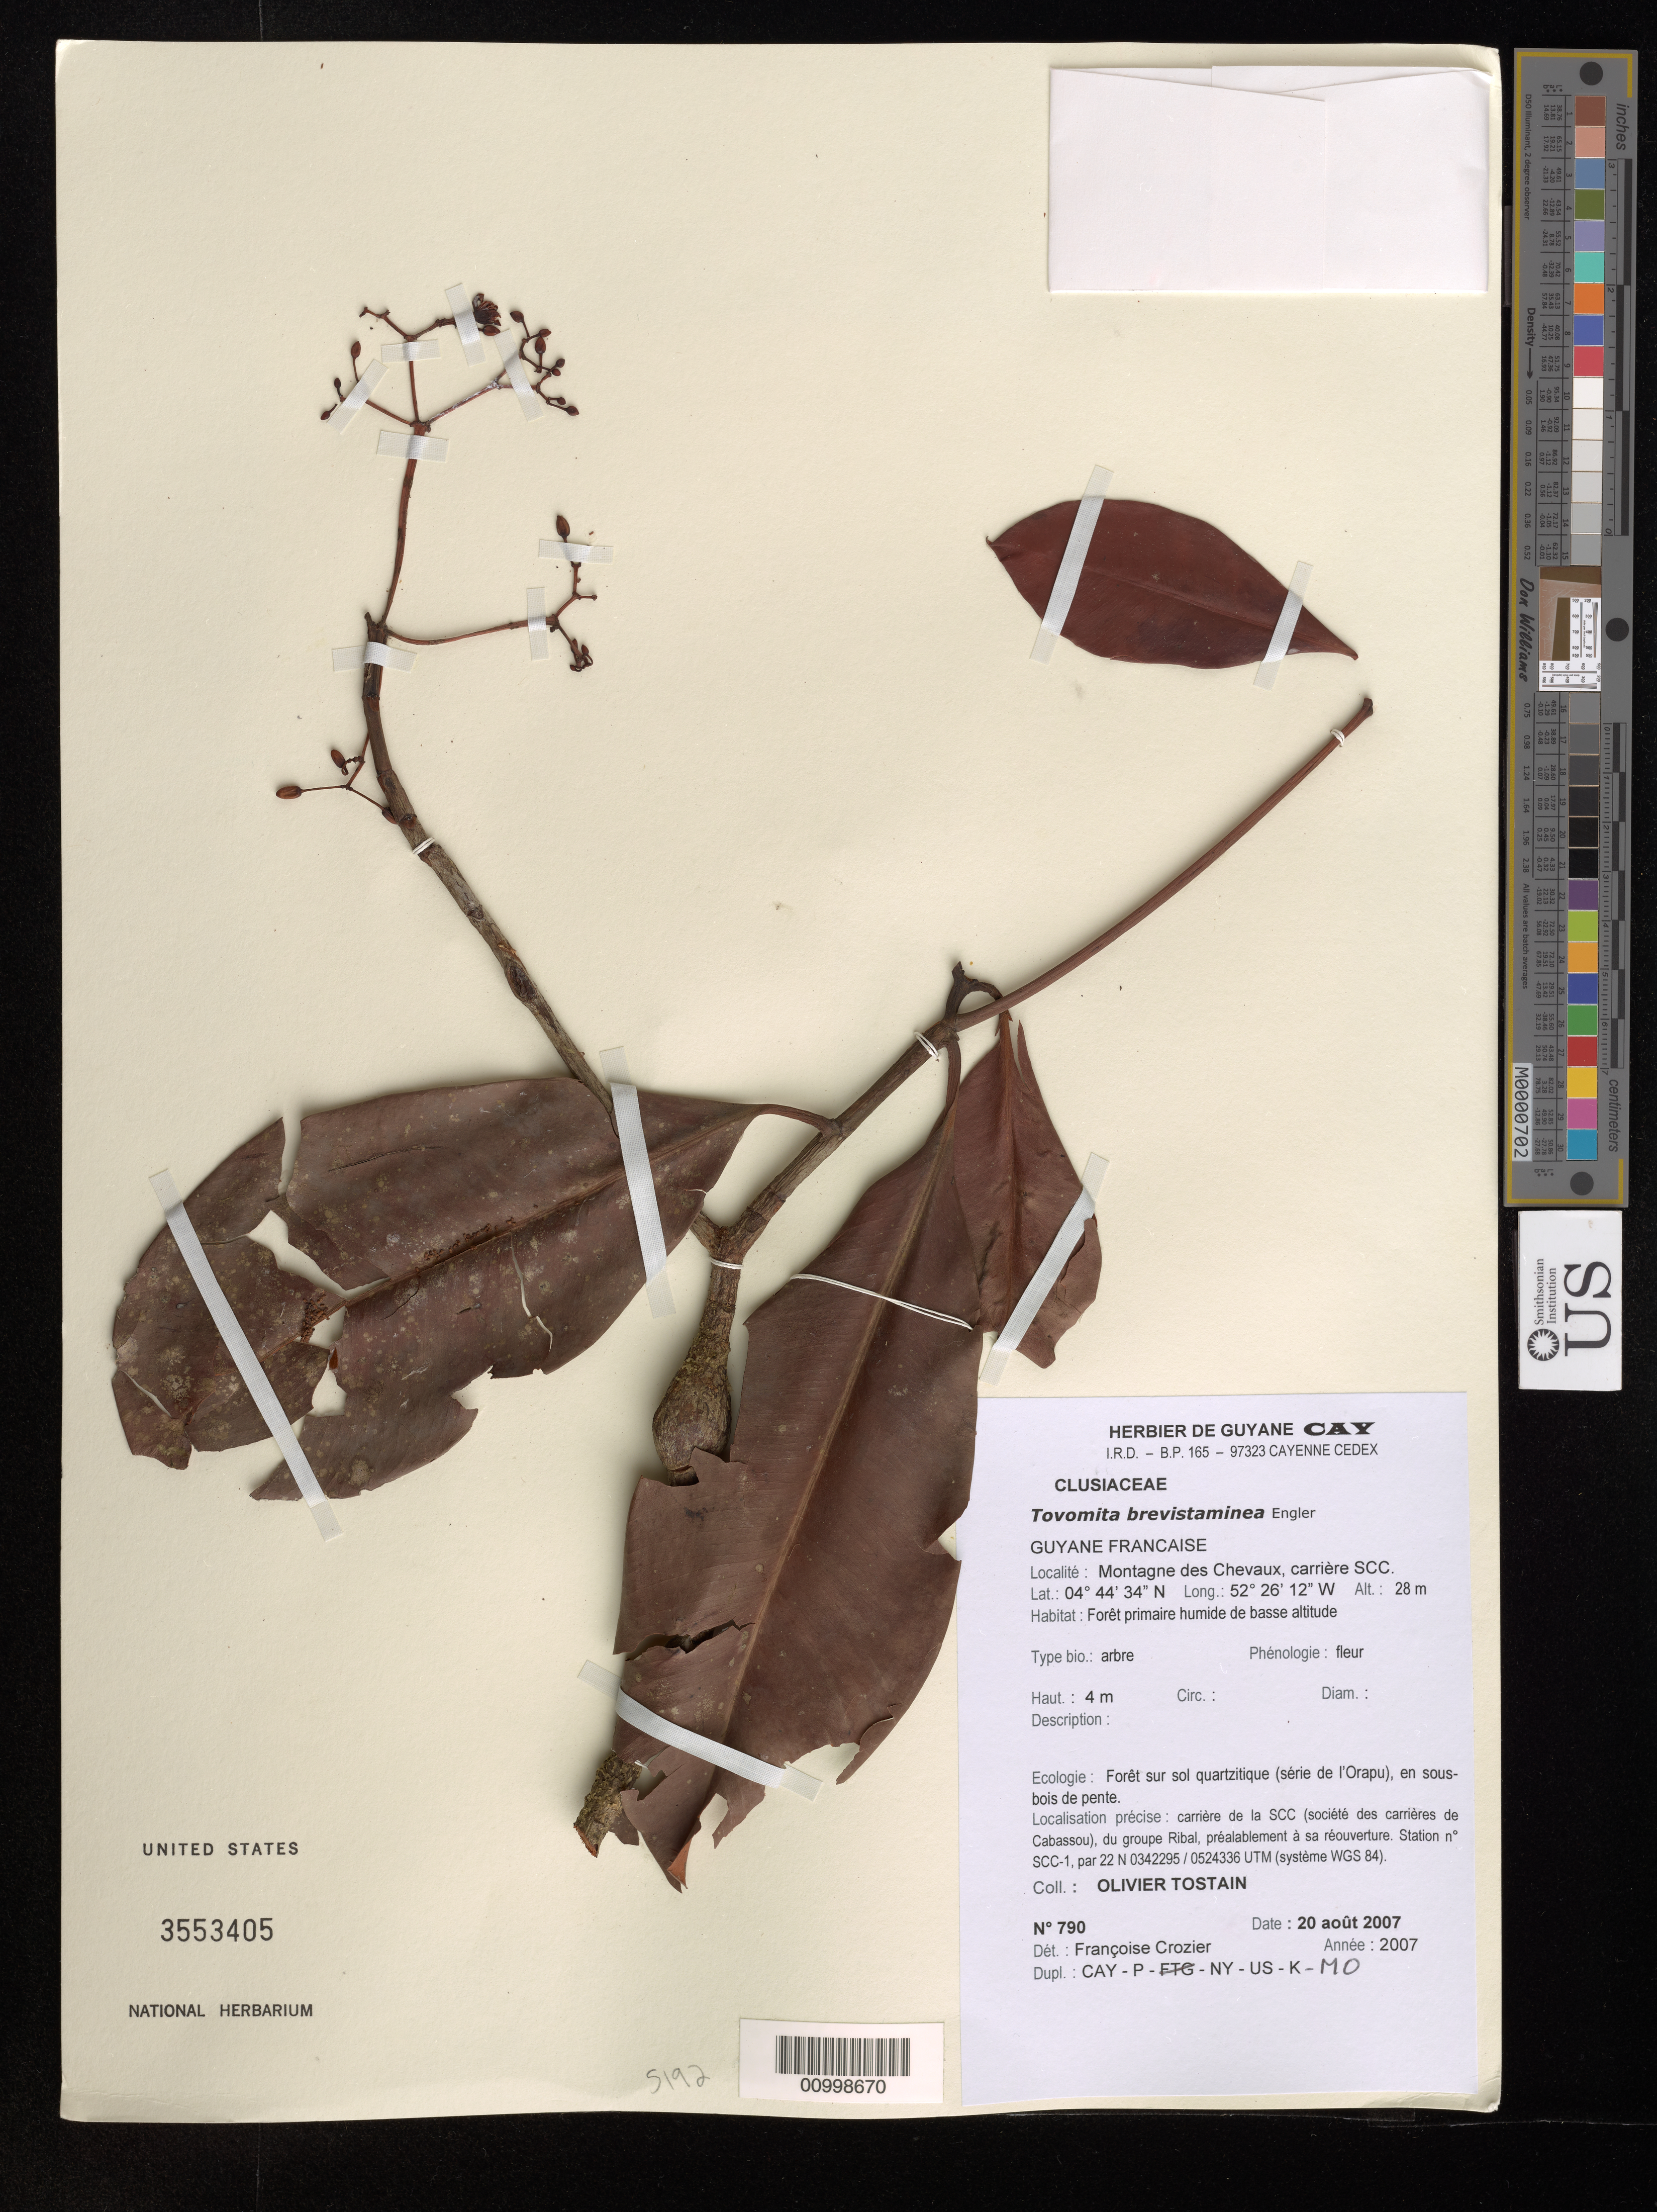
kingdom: Plantae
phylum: Tracheophyta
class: Magnoliopsida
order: Malpighiales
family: Clusiaceae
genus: Tovomita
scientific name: Tovomita brevistaminea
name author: Engl.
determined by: Crozier, F.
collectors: O. Tostain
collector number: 790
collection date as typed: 20-Aug-07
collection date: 2007-08-20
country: French Guiana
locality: Montagne des Chevaux, carriere SCC (societe des carrieres de Cabassou), du groupe Ribal, prealablement a sa reouverture. Station no. SCC-1, par 22 N 0342295 / 0524336 UTM (system WGS 84)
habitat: Foret primaire humide de basse altitude. Foret sur sol quartzitique (serie de l'Orapu), en sous-bois de pente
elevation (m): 28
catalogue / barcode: US 3553405